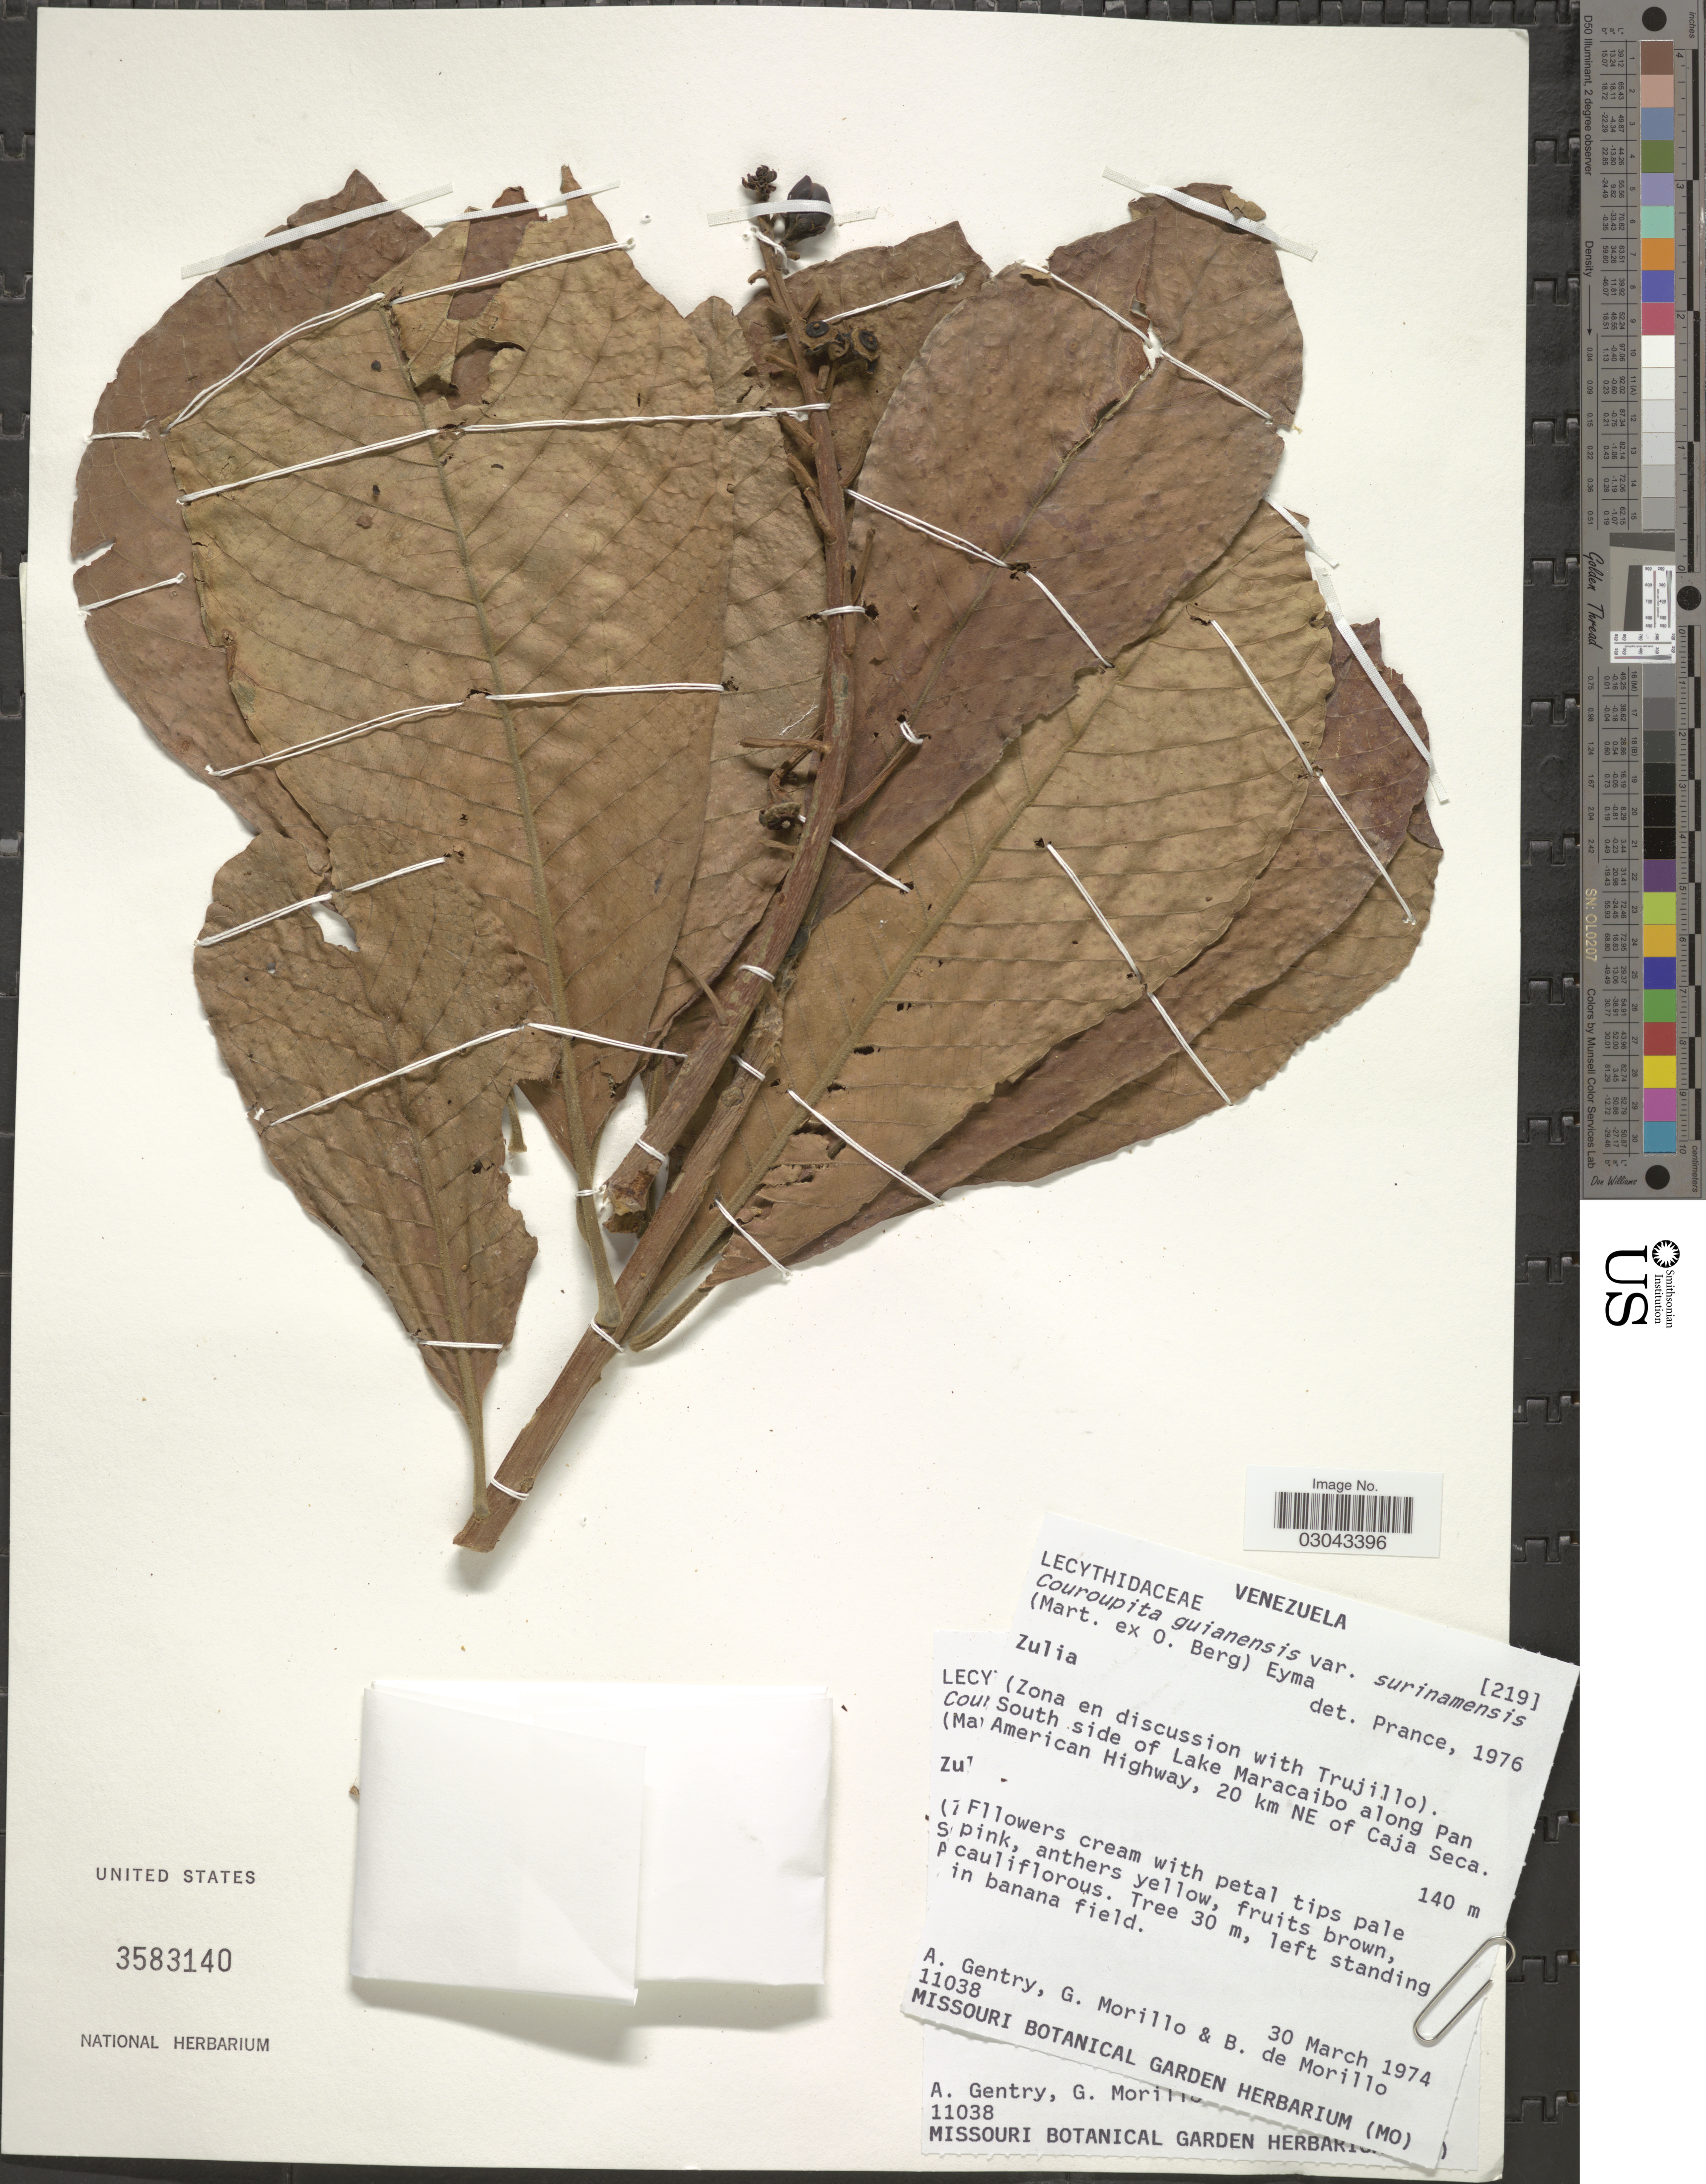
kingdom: Plantae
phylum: Tracheophyta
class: Magnoliopsida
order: Ericales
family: Lecythidaceae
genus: Couroupita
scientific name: Couroupita guianensis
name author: Aubl.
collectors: A. H. Gentry, G. Morillo & B. Morillo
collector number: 11038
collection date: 1974-03-30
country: Venezuela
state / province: Zulia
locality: (Zona en discussion with Trujillo), South side of Lake Maracaibo along Pan American Highway, 20 km NE of Caja Seca.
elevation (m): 140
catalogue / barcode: US 3583140